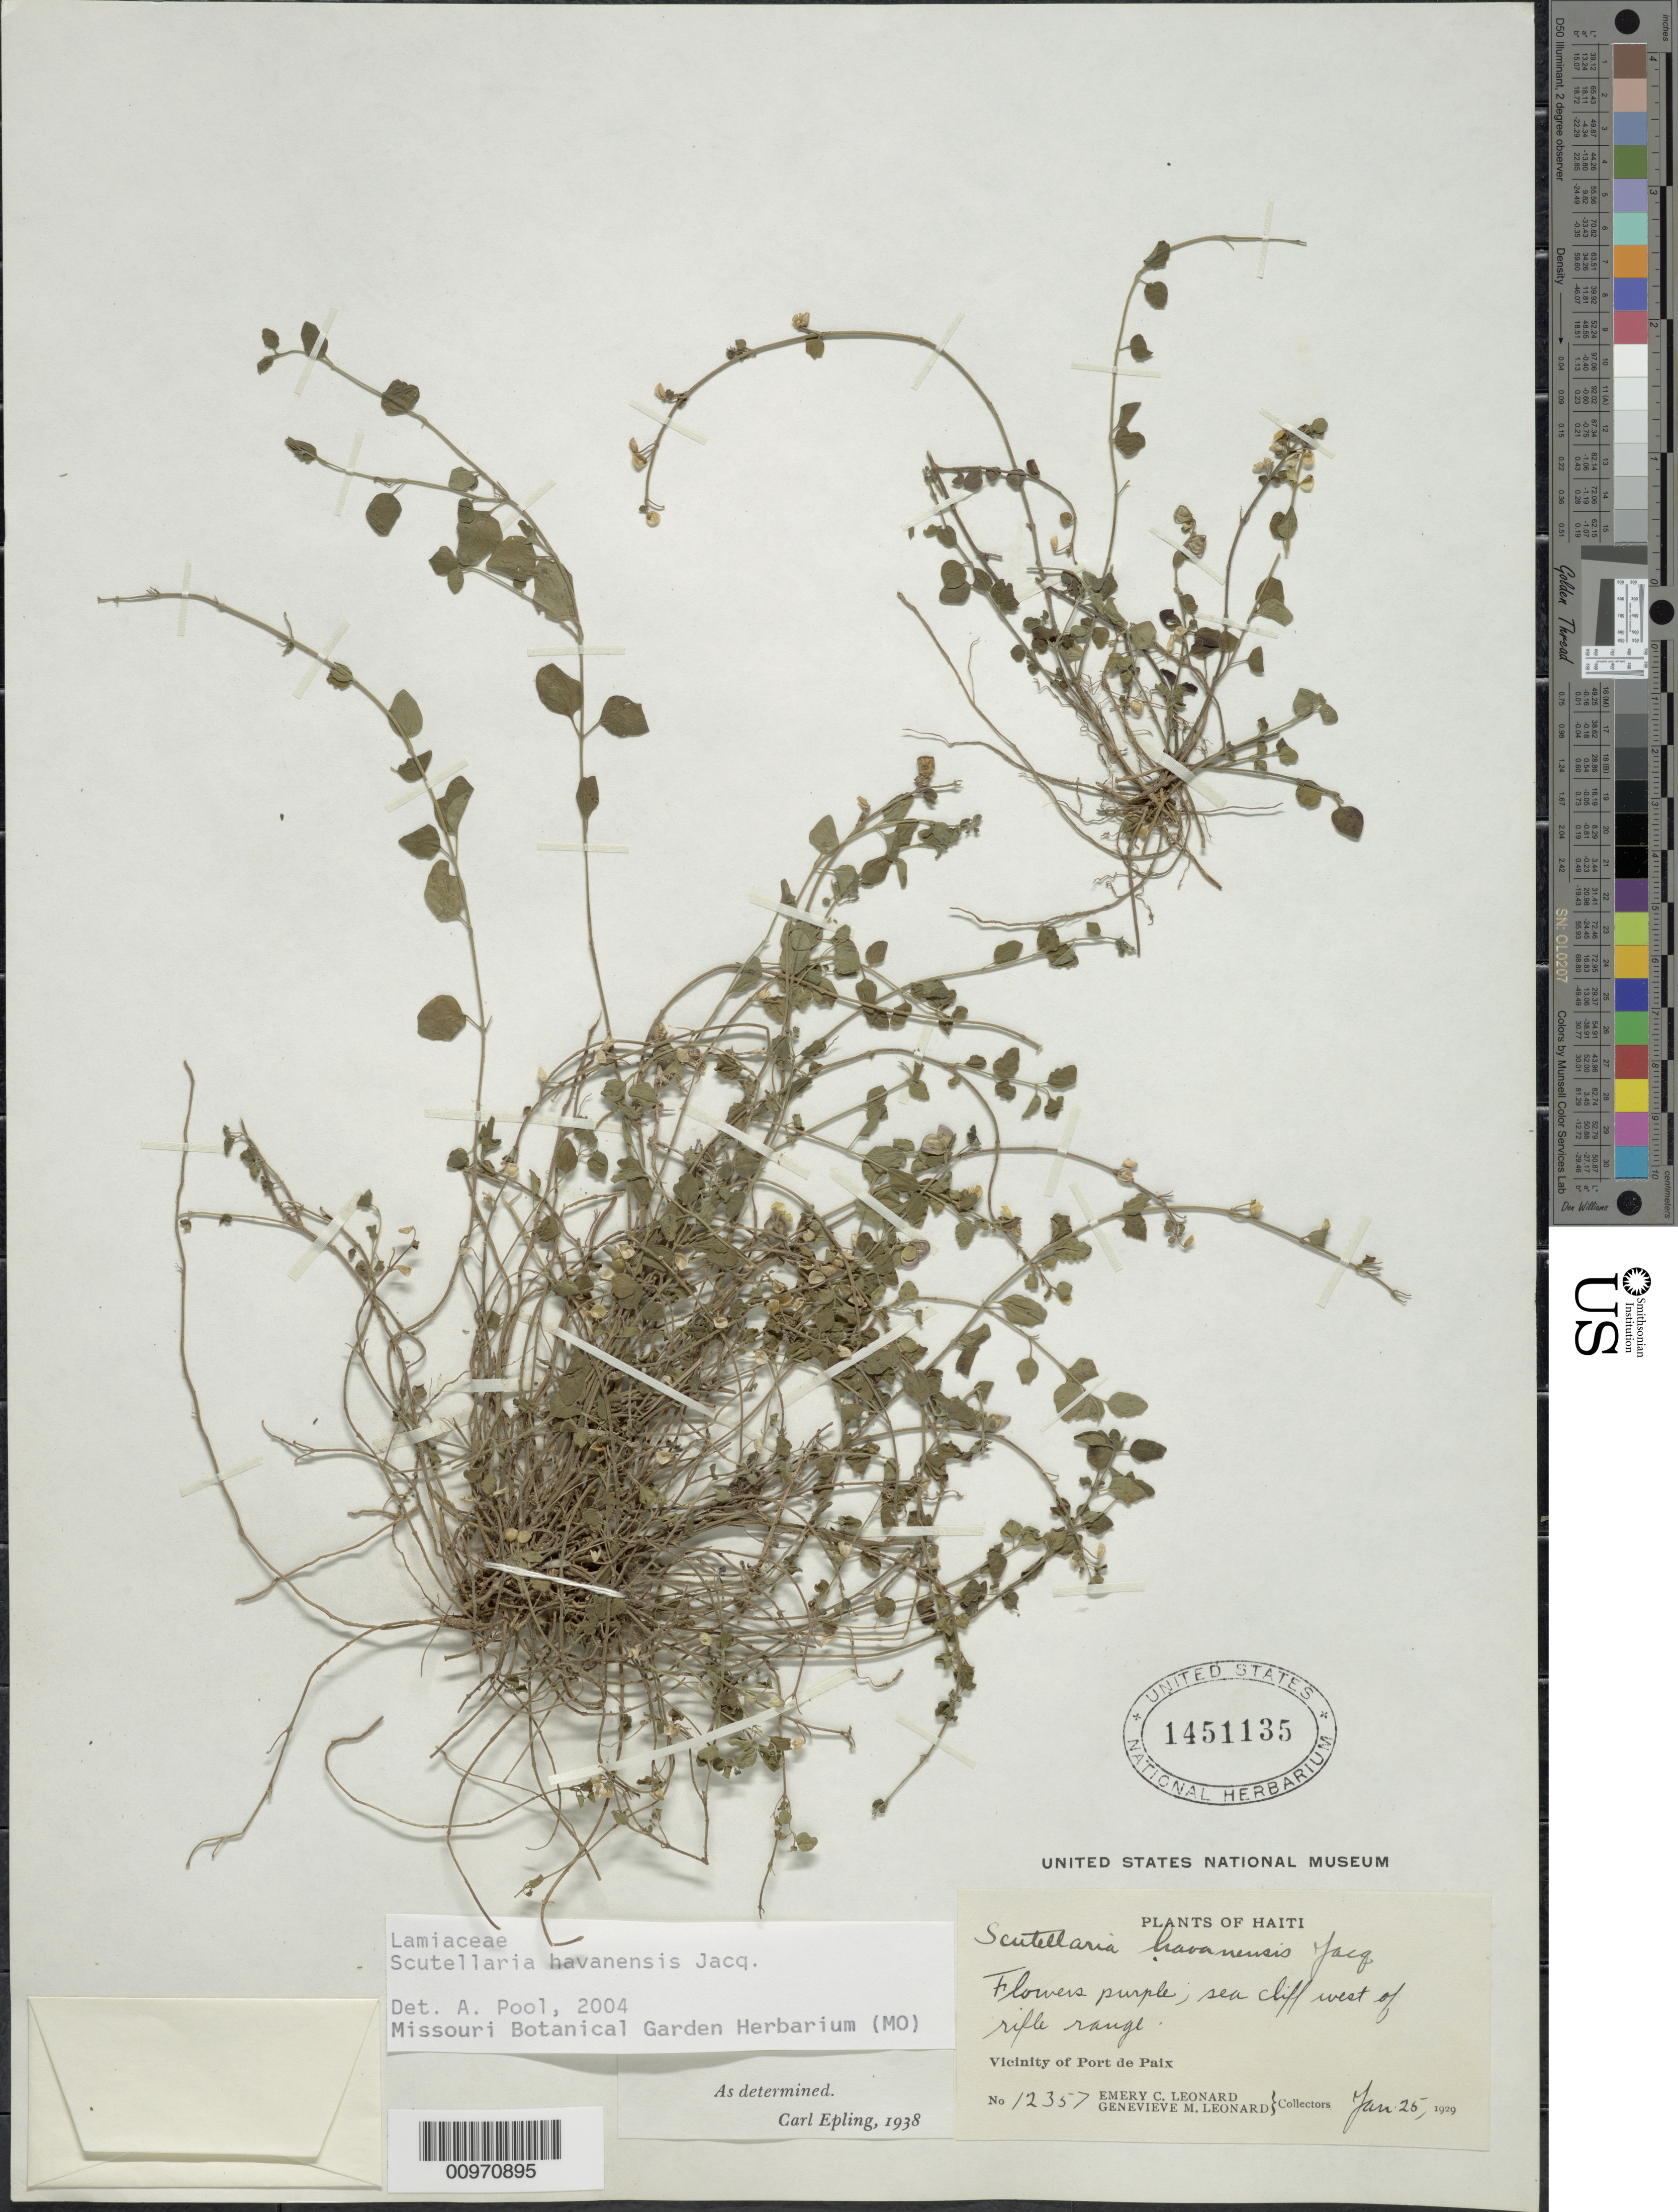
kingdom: Plantae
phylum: Tracheophyta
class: Magnoliopsida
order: Lamiales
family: Lamiaceae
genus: Scutellaria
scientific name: Scutellaria havanensis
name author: Jacq.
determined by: Pool, A., (MO), Missouri Botanical Garden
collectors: E. C. Leonard & G. M. Leonard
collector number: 12357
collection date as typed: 25 Jan 1929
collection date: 1929-01-25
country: Haiti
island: Hispaniola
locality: Port de Paix vicinity, sea cliff west of rifle range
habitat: Sea cliff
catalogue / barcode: US 1451135